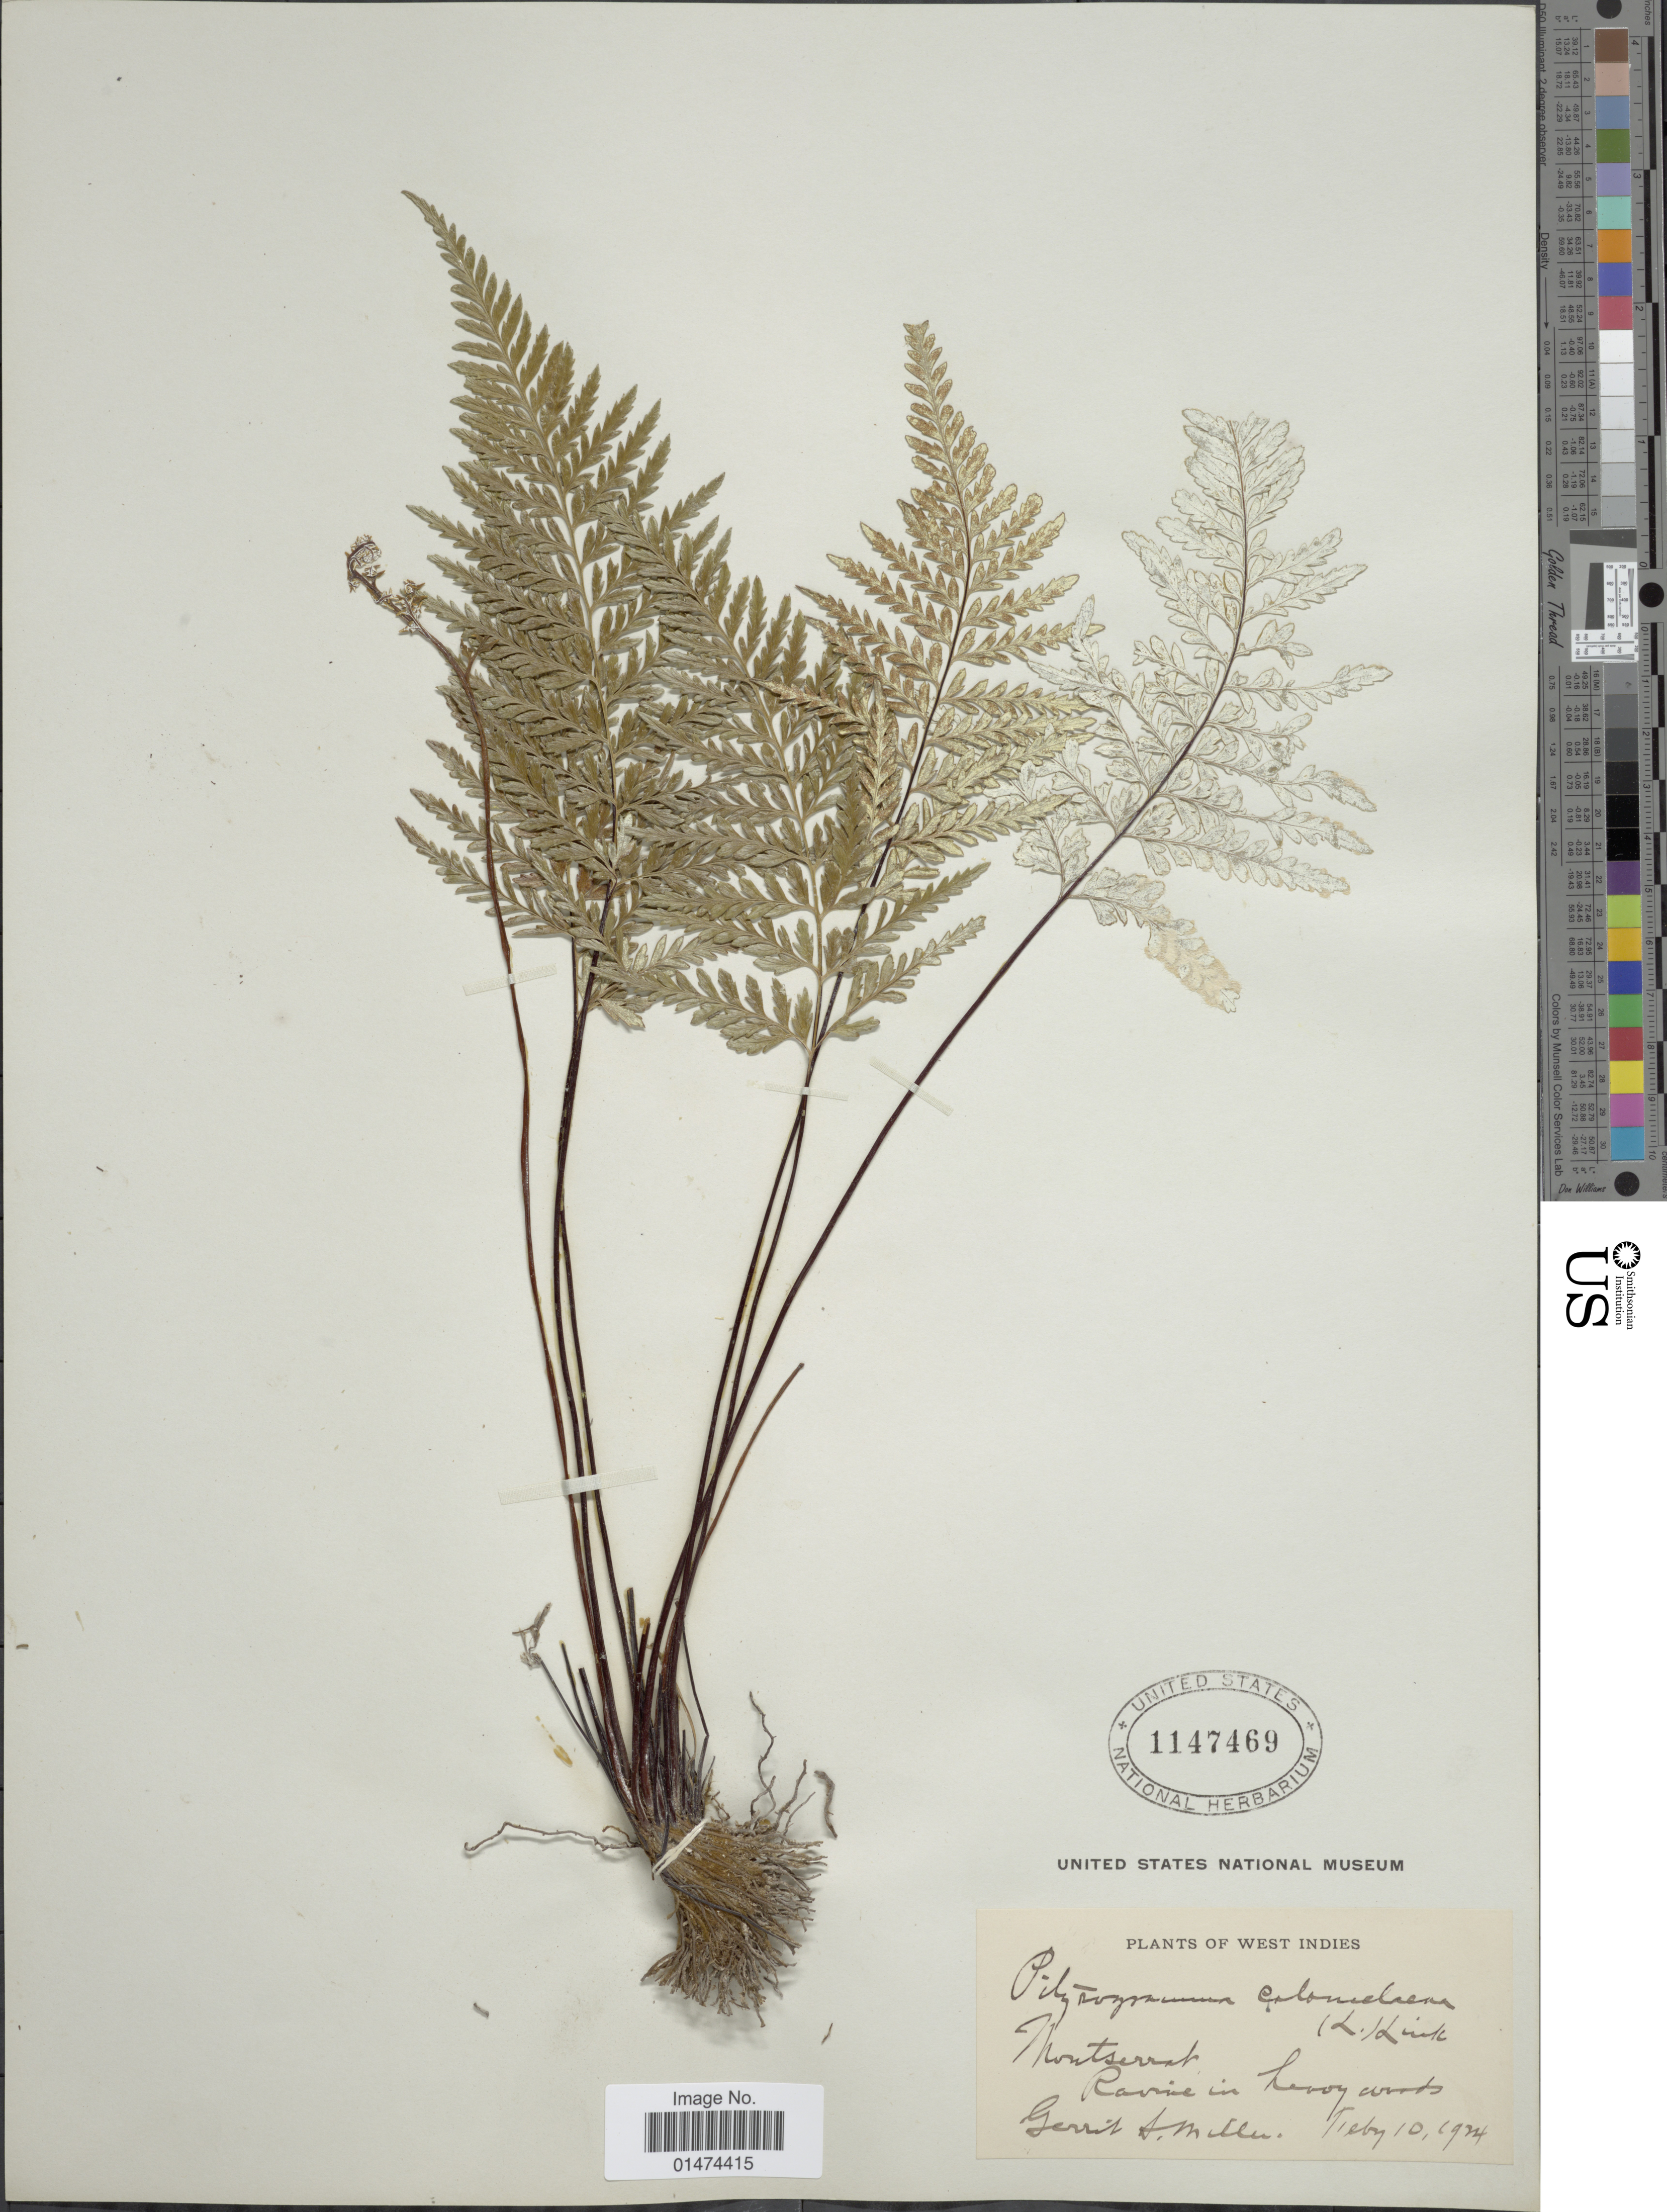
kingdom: Plantae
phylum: Tracheophyta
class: Polypodiopsida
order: Polypodiales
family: Pteridaceae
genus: Pityrogramma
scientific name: Pityrogramma calomelanos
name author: (L.) Link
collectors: G. S. Miller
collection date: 1924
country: Montserrat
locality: Ravine in Long Woods [interpreted]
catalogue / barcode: US 1147469